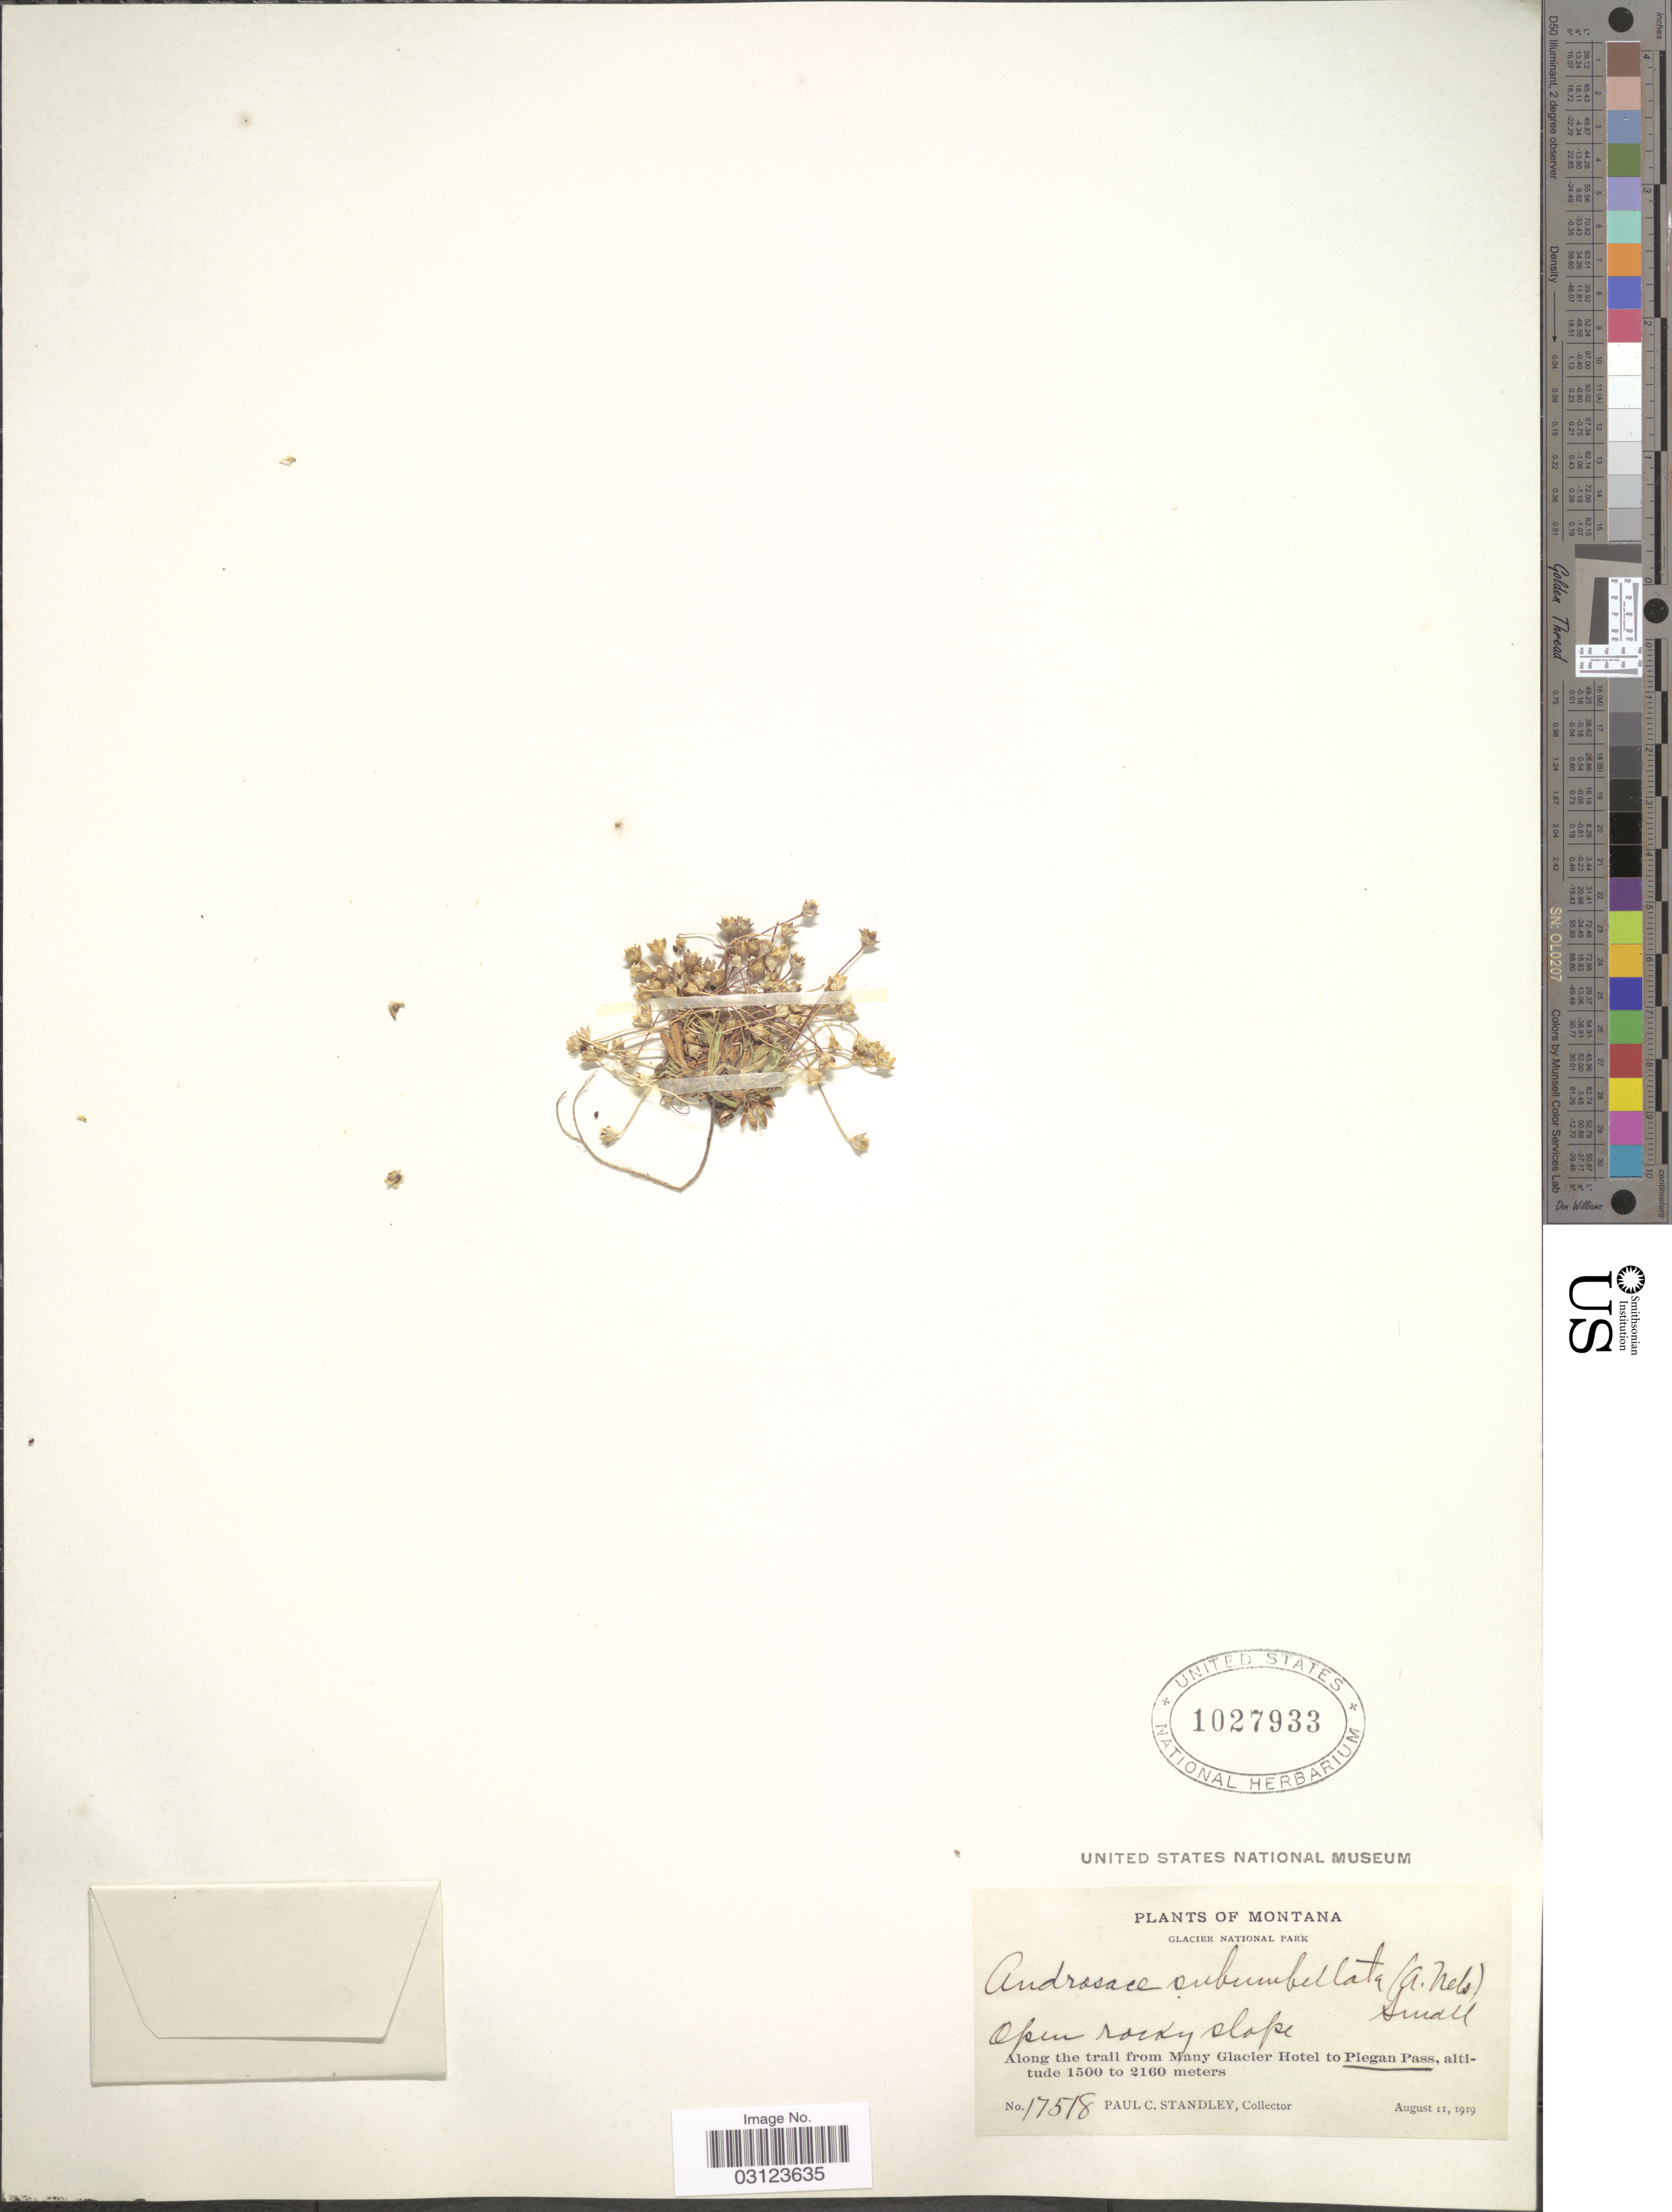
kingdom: Plantae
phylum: Tracheophyta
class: Magnoliopsida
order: Ericales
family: Primulaceae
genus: Androsace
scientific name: Androsace septentrionalis subsp. subumbellata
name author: (A. Nelson) G.T. Robbins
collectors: P. C. Standley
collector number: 17518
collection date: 1919-08-11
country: United States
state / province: Montana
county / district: Glacier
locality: Glacier National Park. Along the trail from Many Glacier Hotel to Piegan Pass.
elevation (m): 1500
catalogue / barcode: US 1027933